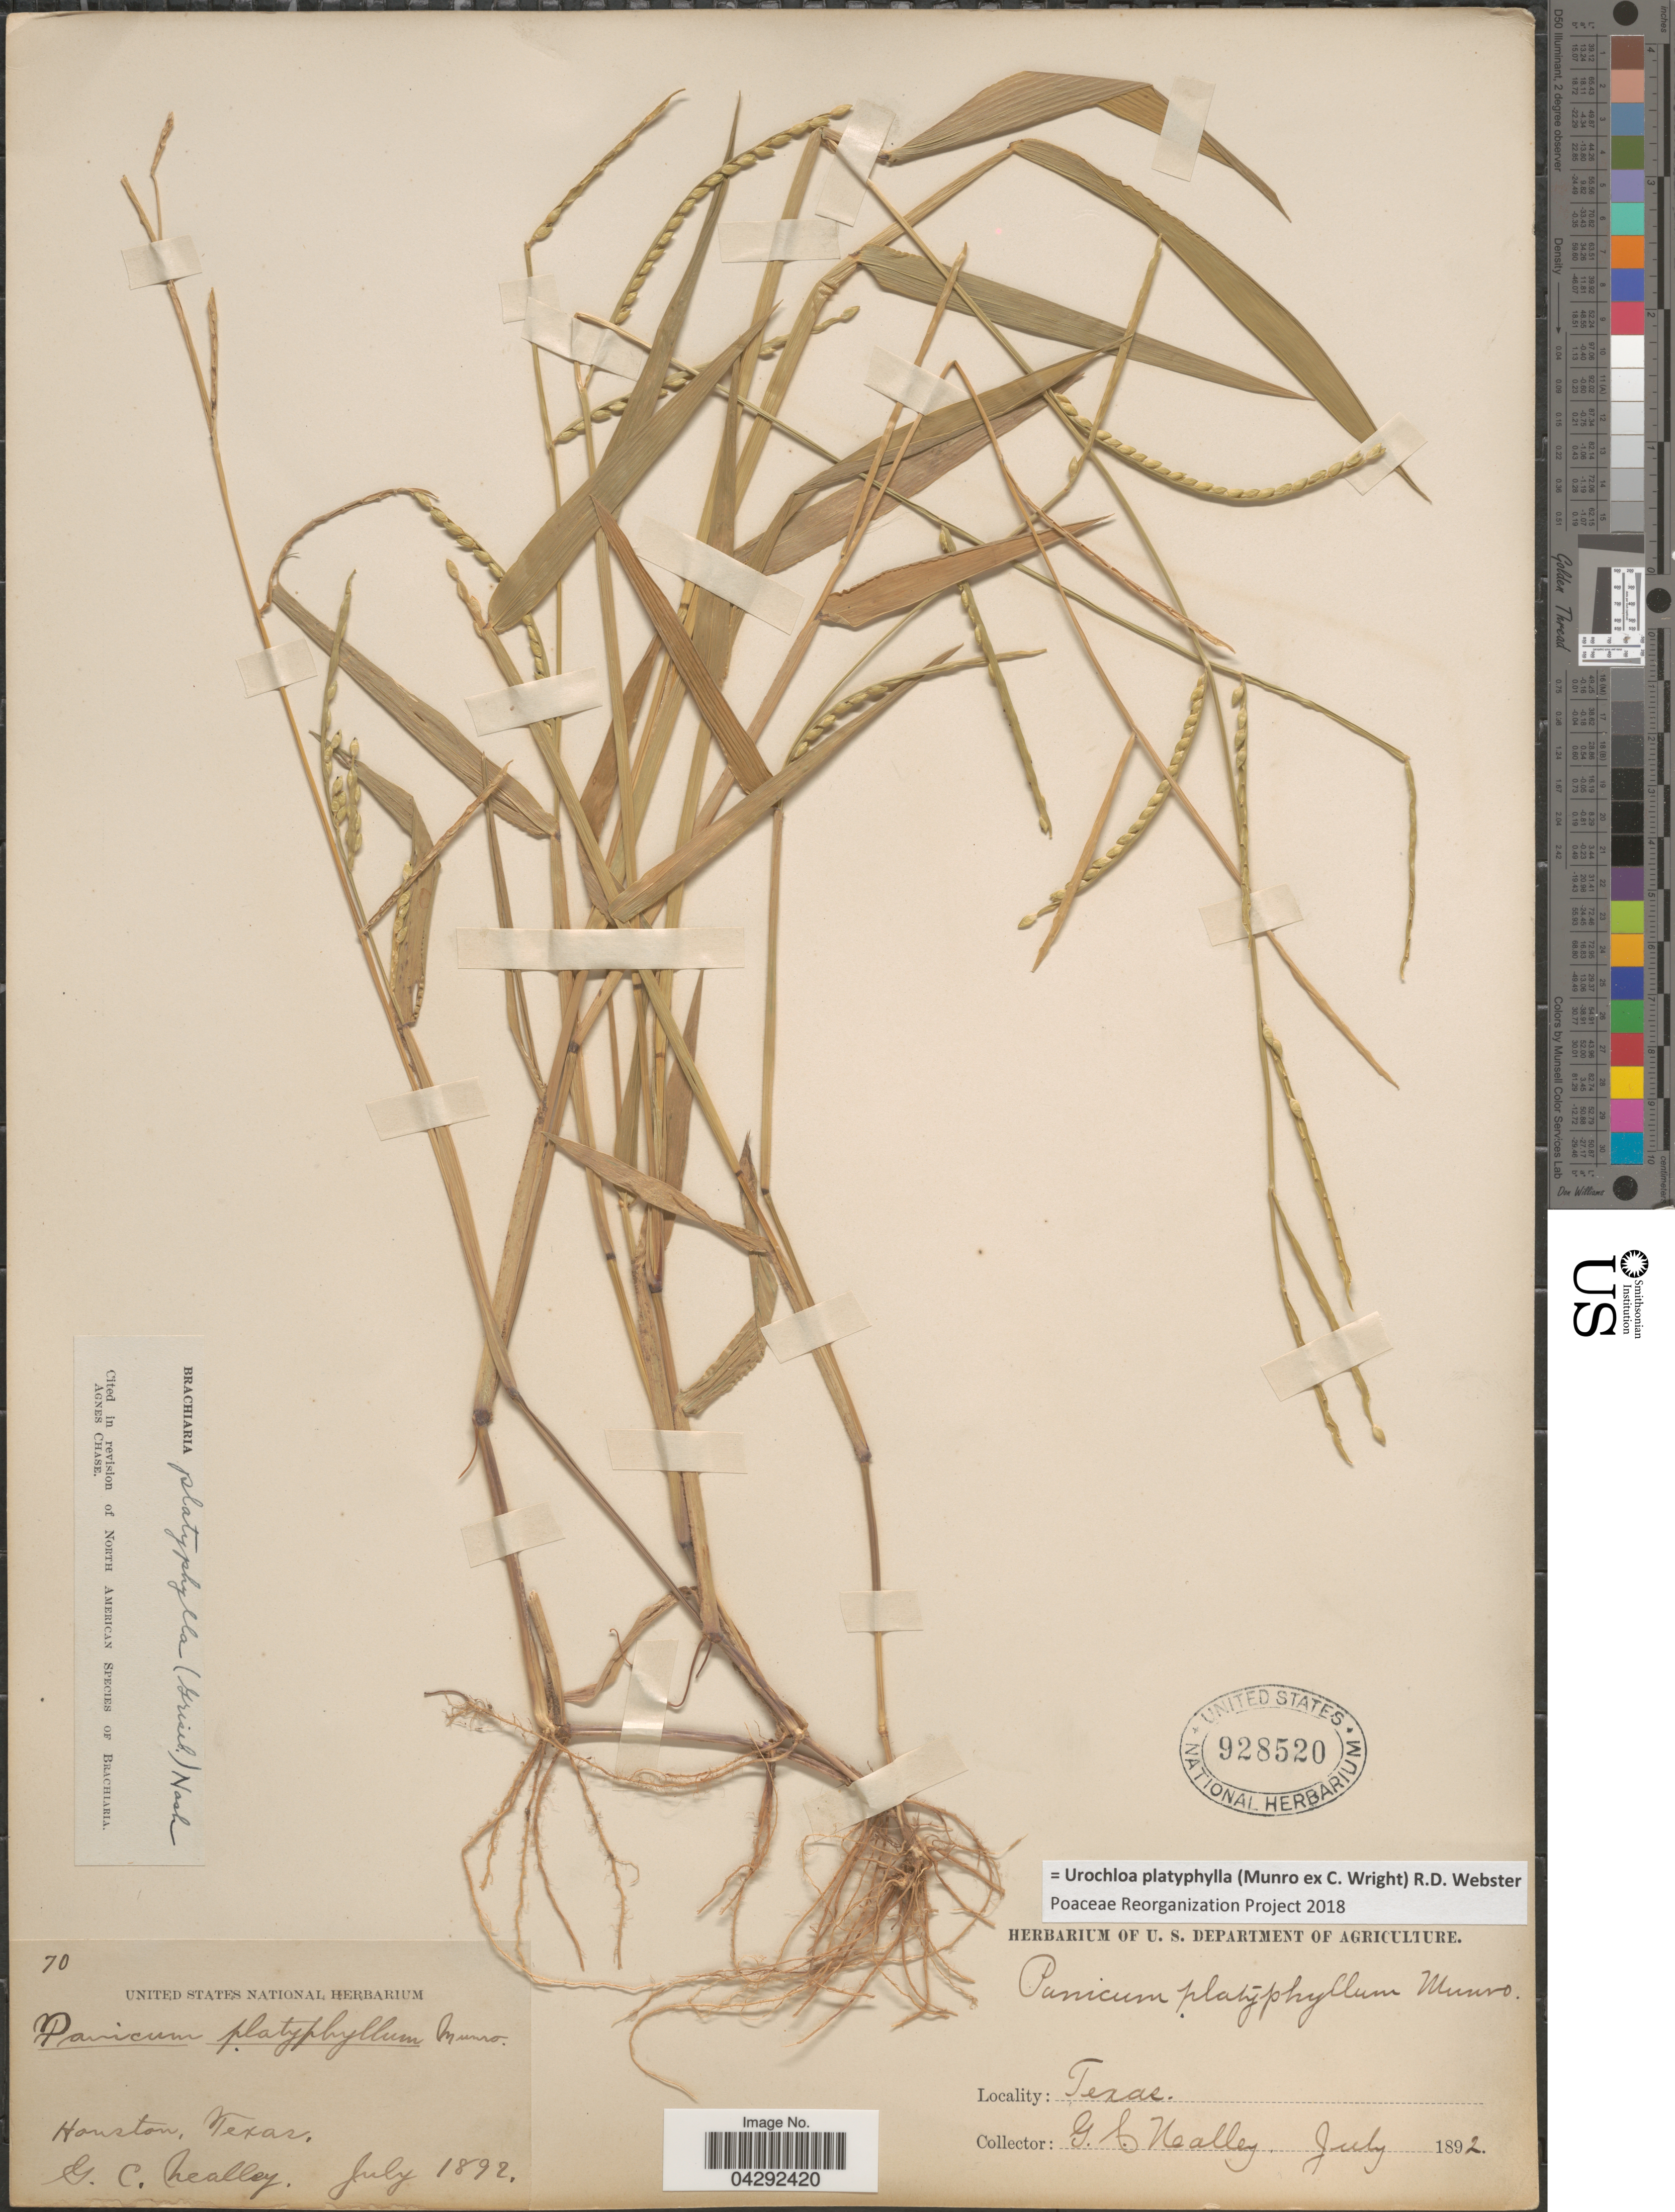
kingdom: Plantae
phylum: Tracheophyta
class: Liliopsida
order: Poales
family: Poaceae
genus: Urochloa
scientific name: Urochloa platyphylla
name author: (Munro ex C. Wright) R.D. Webster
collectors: G. C. Nealley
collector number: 70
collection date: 1892-07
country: United States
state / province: Texas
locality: Houston.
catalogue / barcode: US 928520